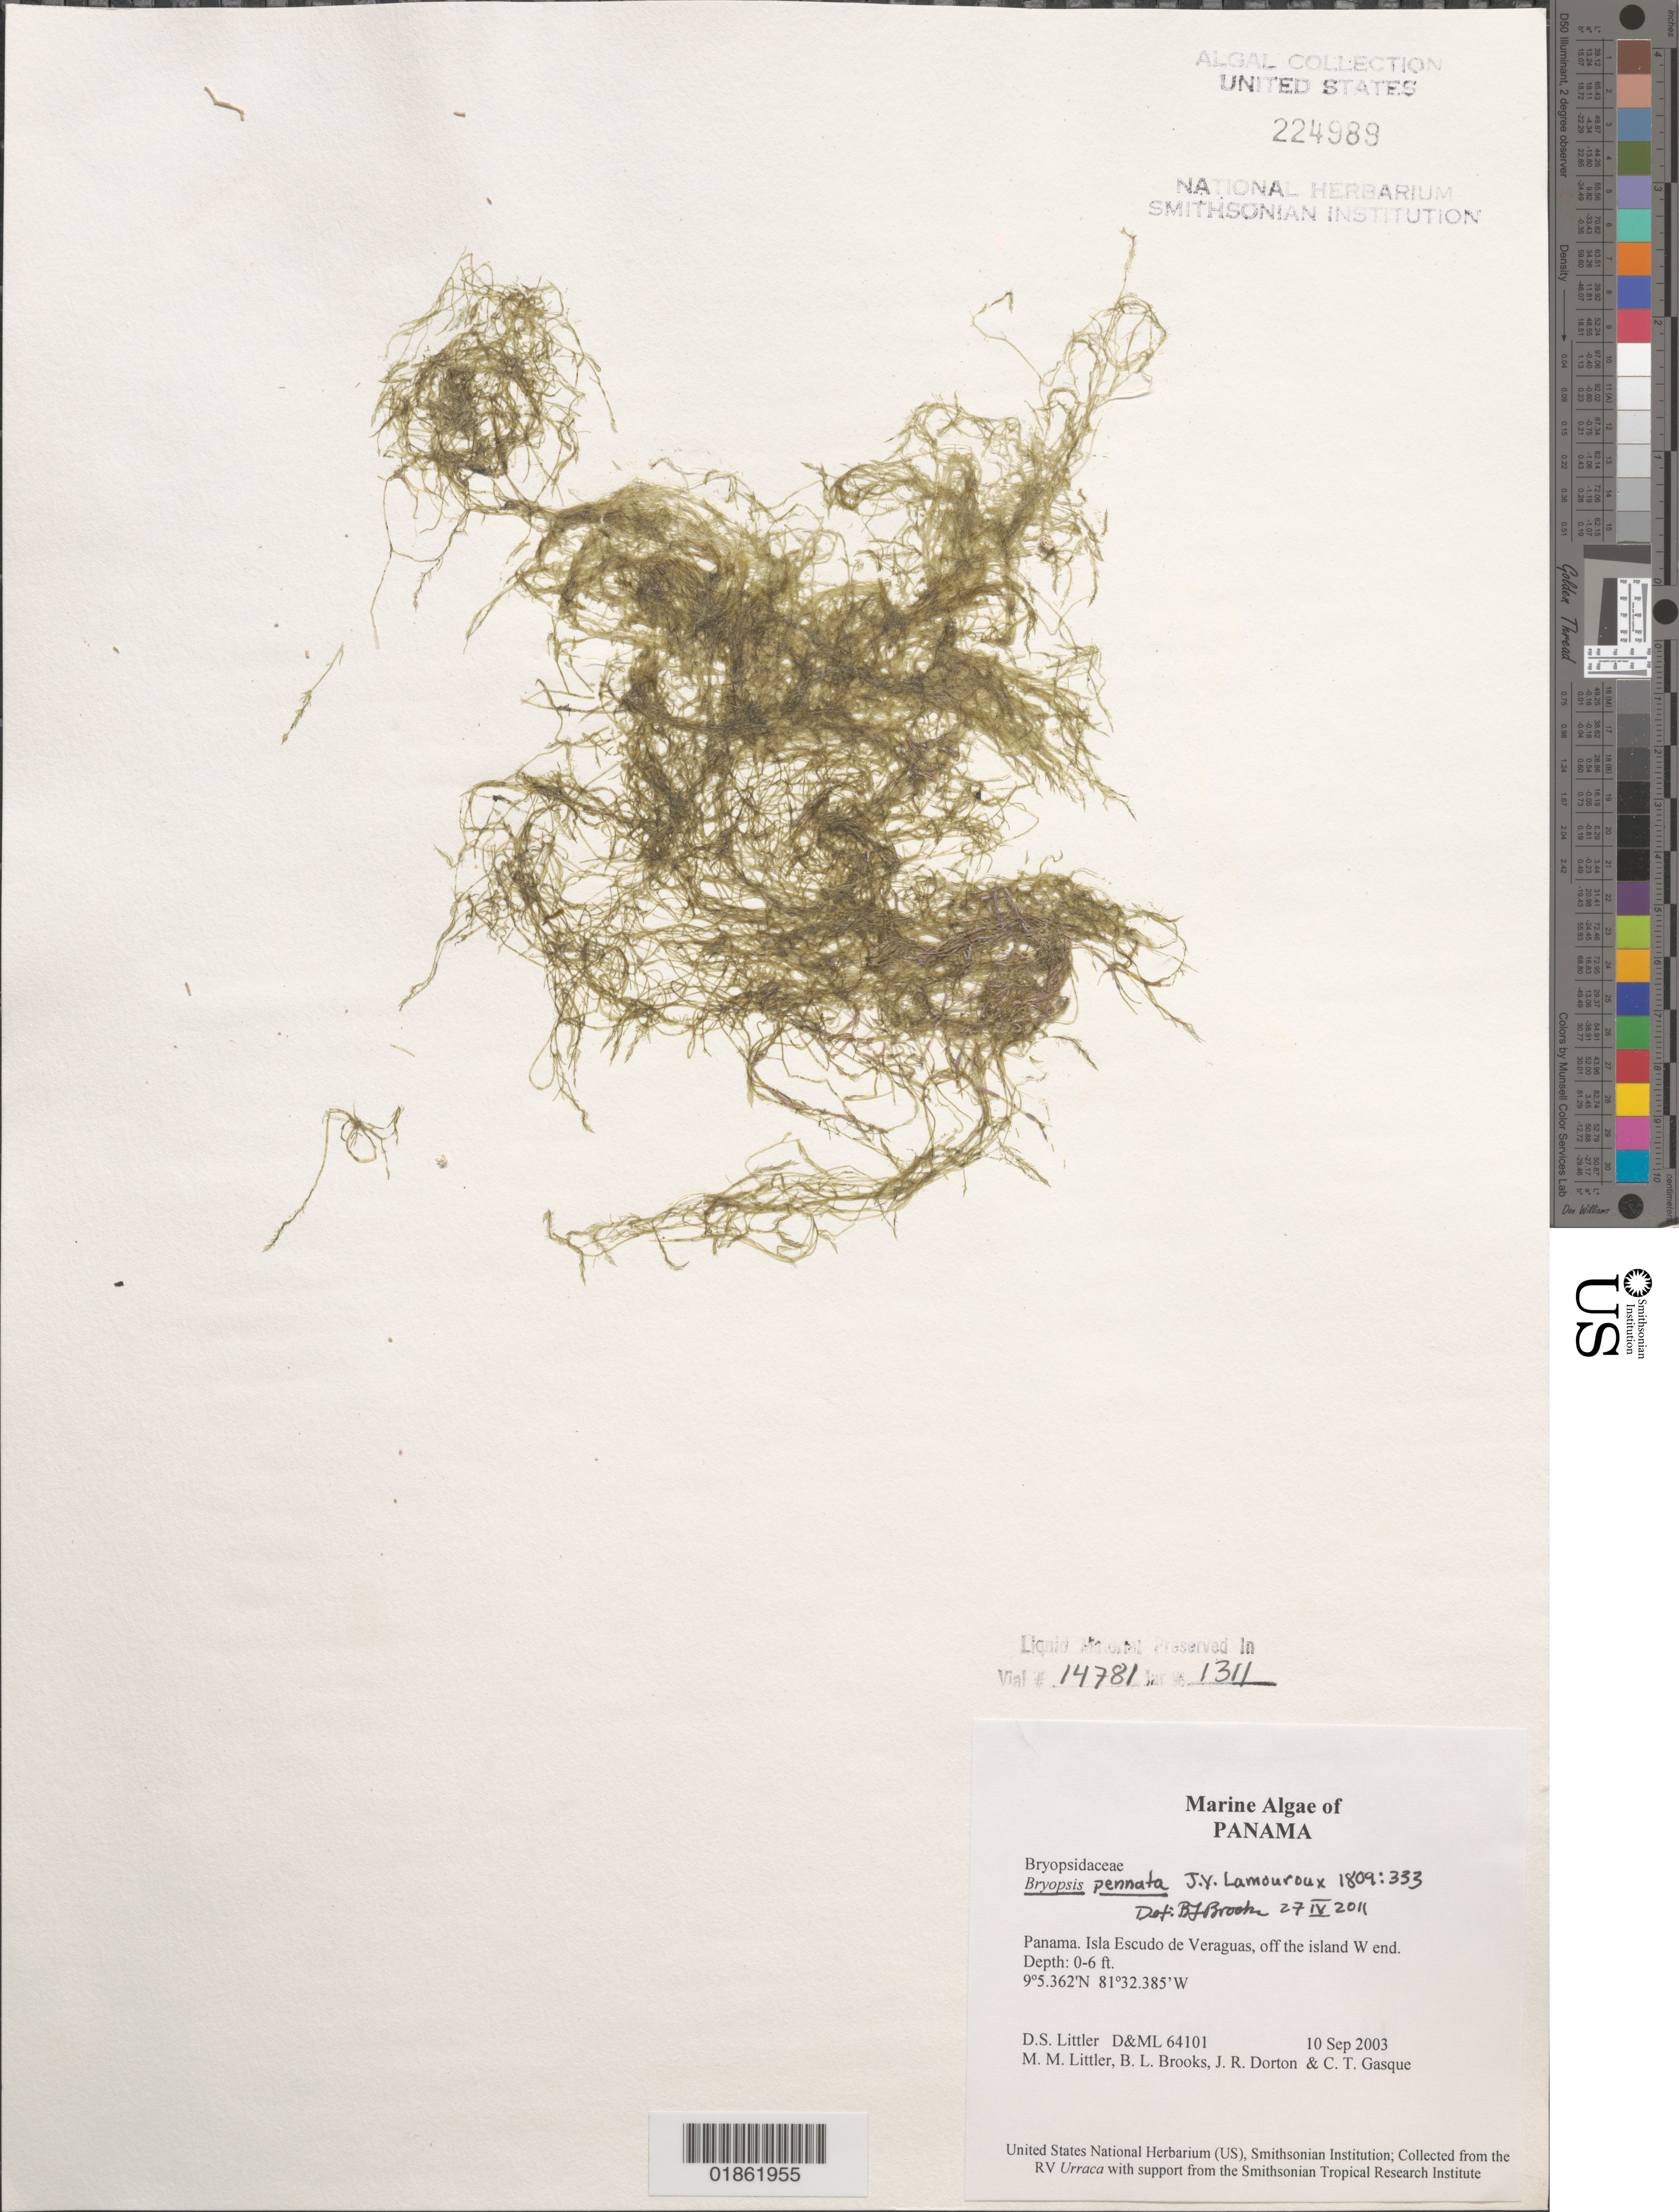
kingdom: Plantae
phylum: Chlorophyta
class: Ulvophyceae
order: Bryopsidales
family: Bryopsidaceae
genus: Bryopsis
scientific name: Bryopsis sp.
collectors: D. S. Littler, M. M. Littler & C. Gasque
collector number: D&ML 64101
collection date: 2003-09-10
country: Panama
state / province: Ngöbe-Buglé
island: Escudo de Veraguas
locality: Isla Escudo de Veraguas. Snorkling W side.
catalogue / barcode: US 224989